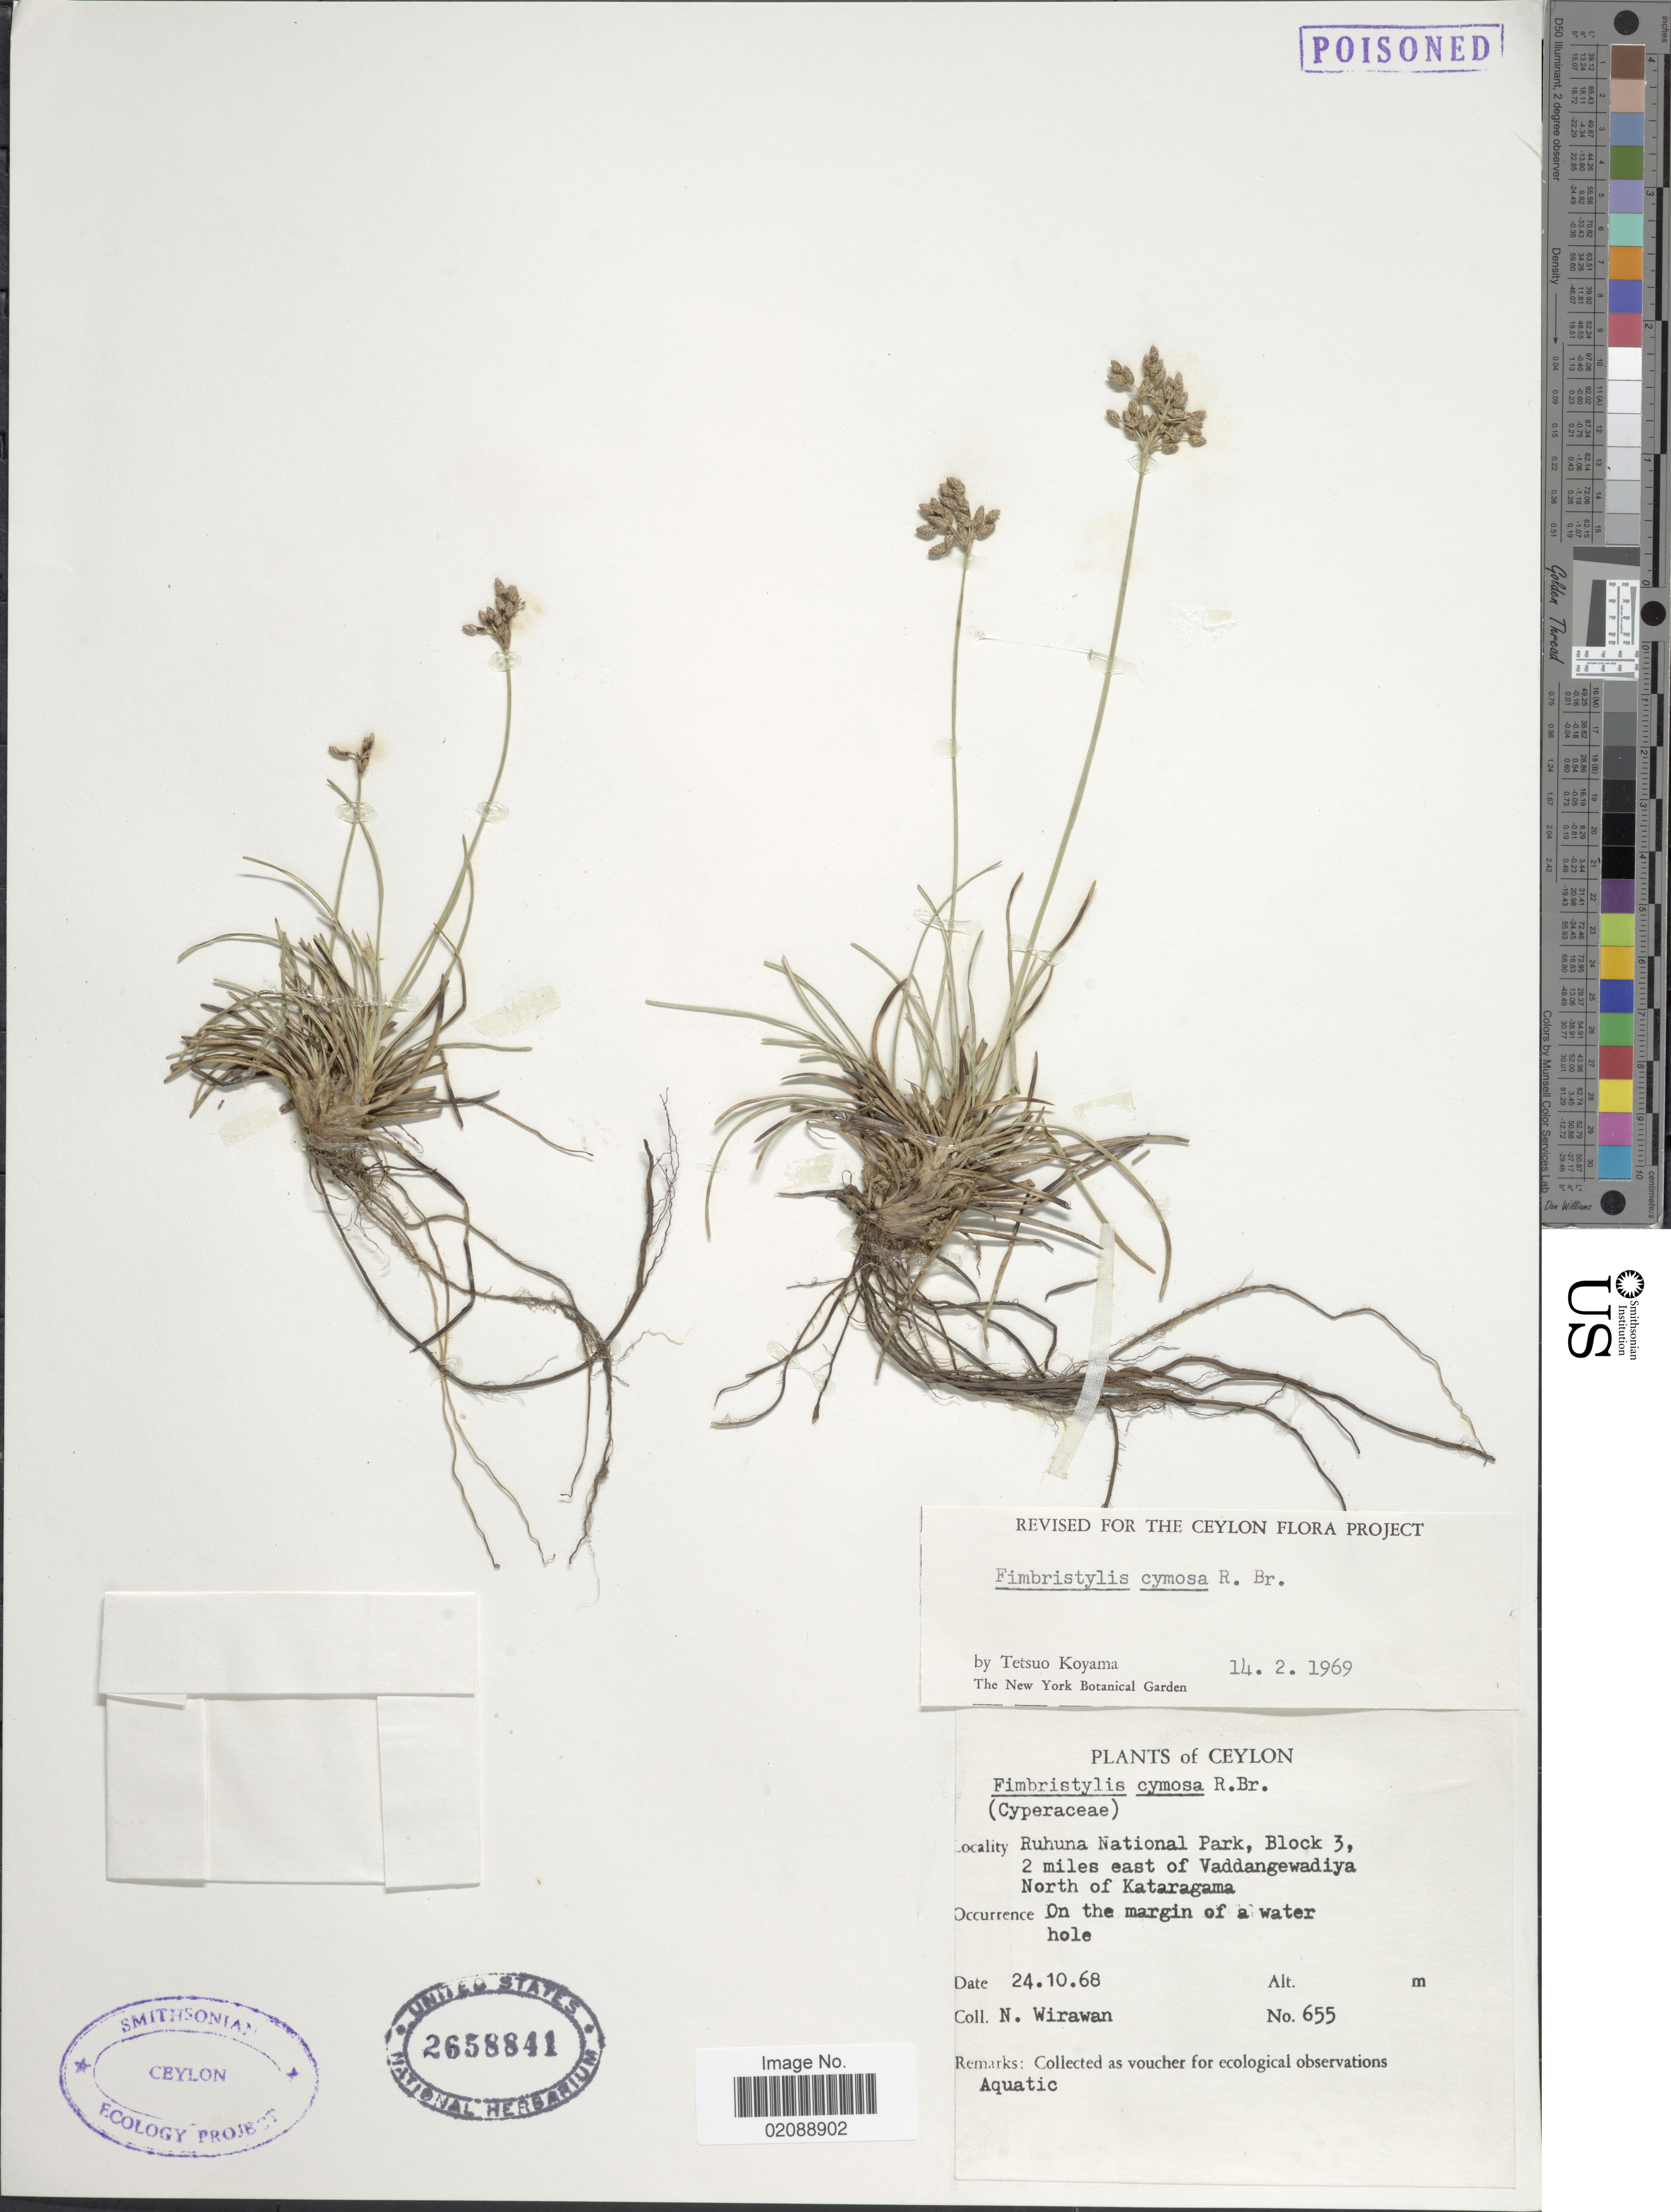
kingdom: Plantae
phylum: Tracheophyta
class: Liliopsida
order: Poales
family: Cyperaceae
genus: Fimbristylis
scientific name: Fimbristylis cymosa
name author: R. Br.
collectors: N. Wirawan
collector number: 655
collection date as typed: Transcribed d/m/y: 24/10/68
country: Sri Lanka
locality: Ceylon, Ruhuna National Park, Block 3, 2 miles east of Vaddangewadiya North of Kataragama, on the margin of a water hole.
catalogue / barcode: US 2658841